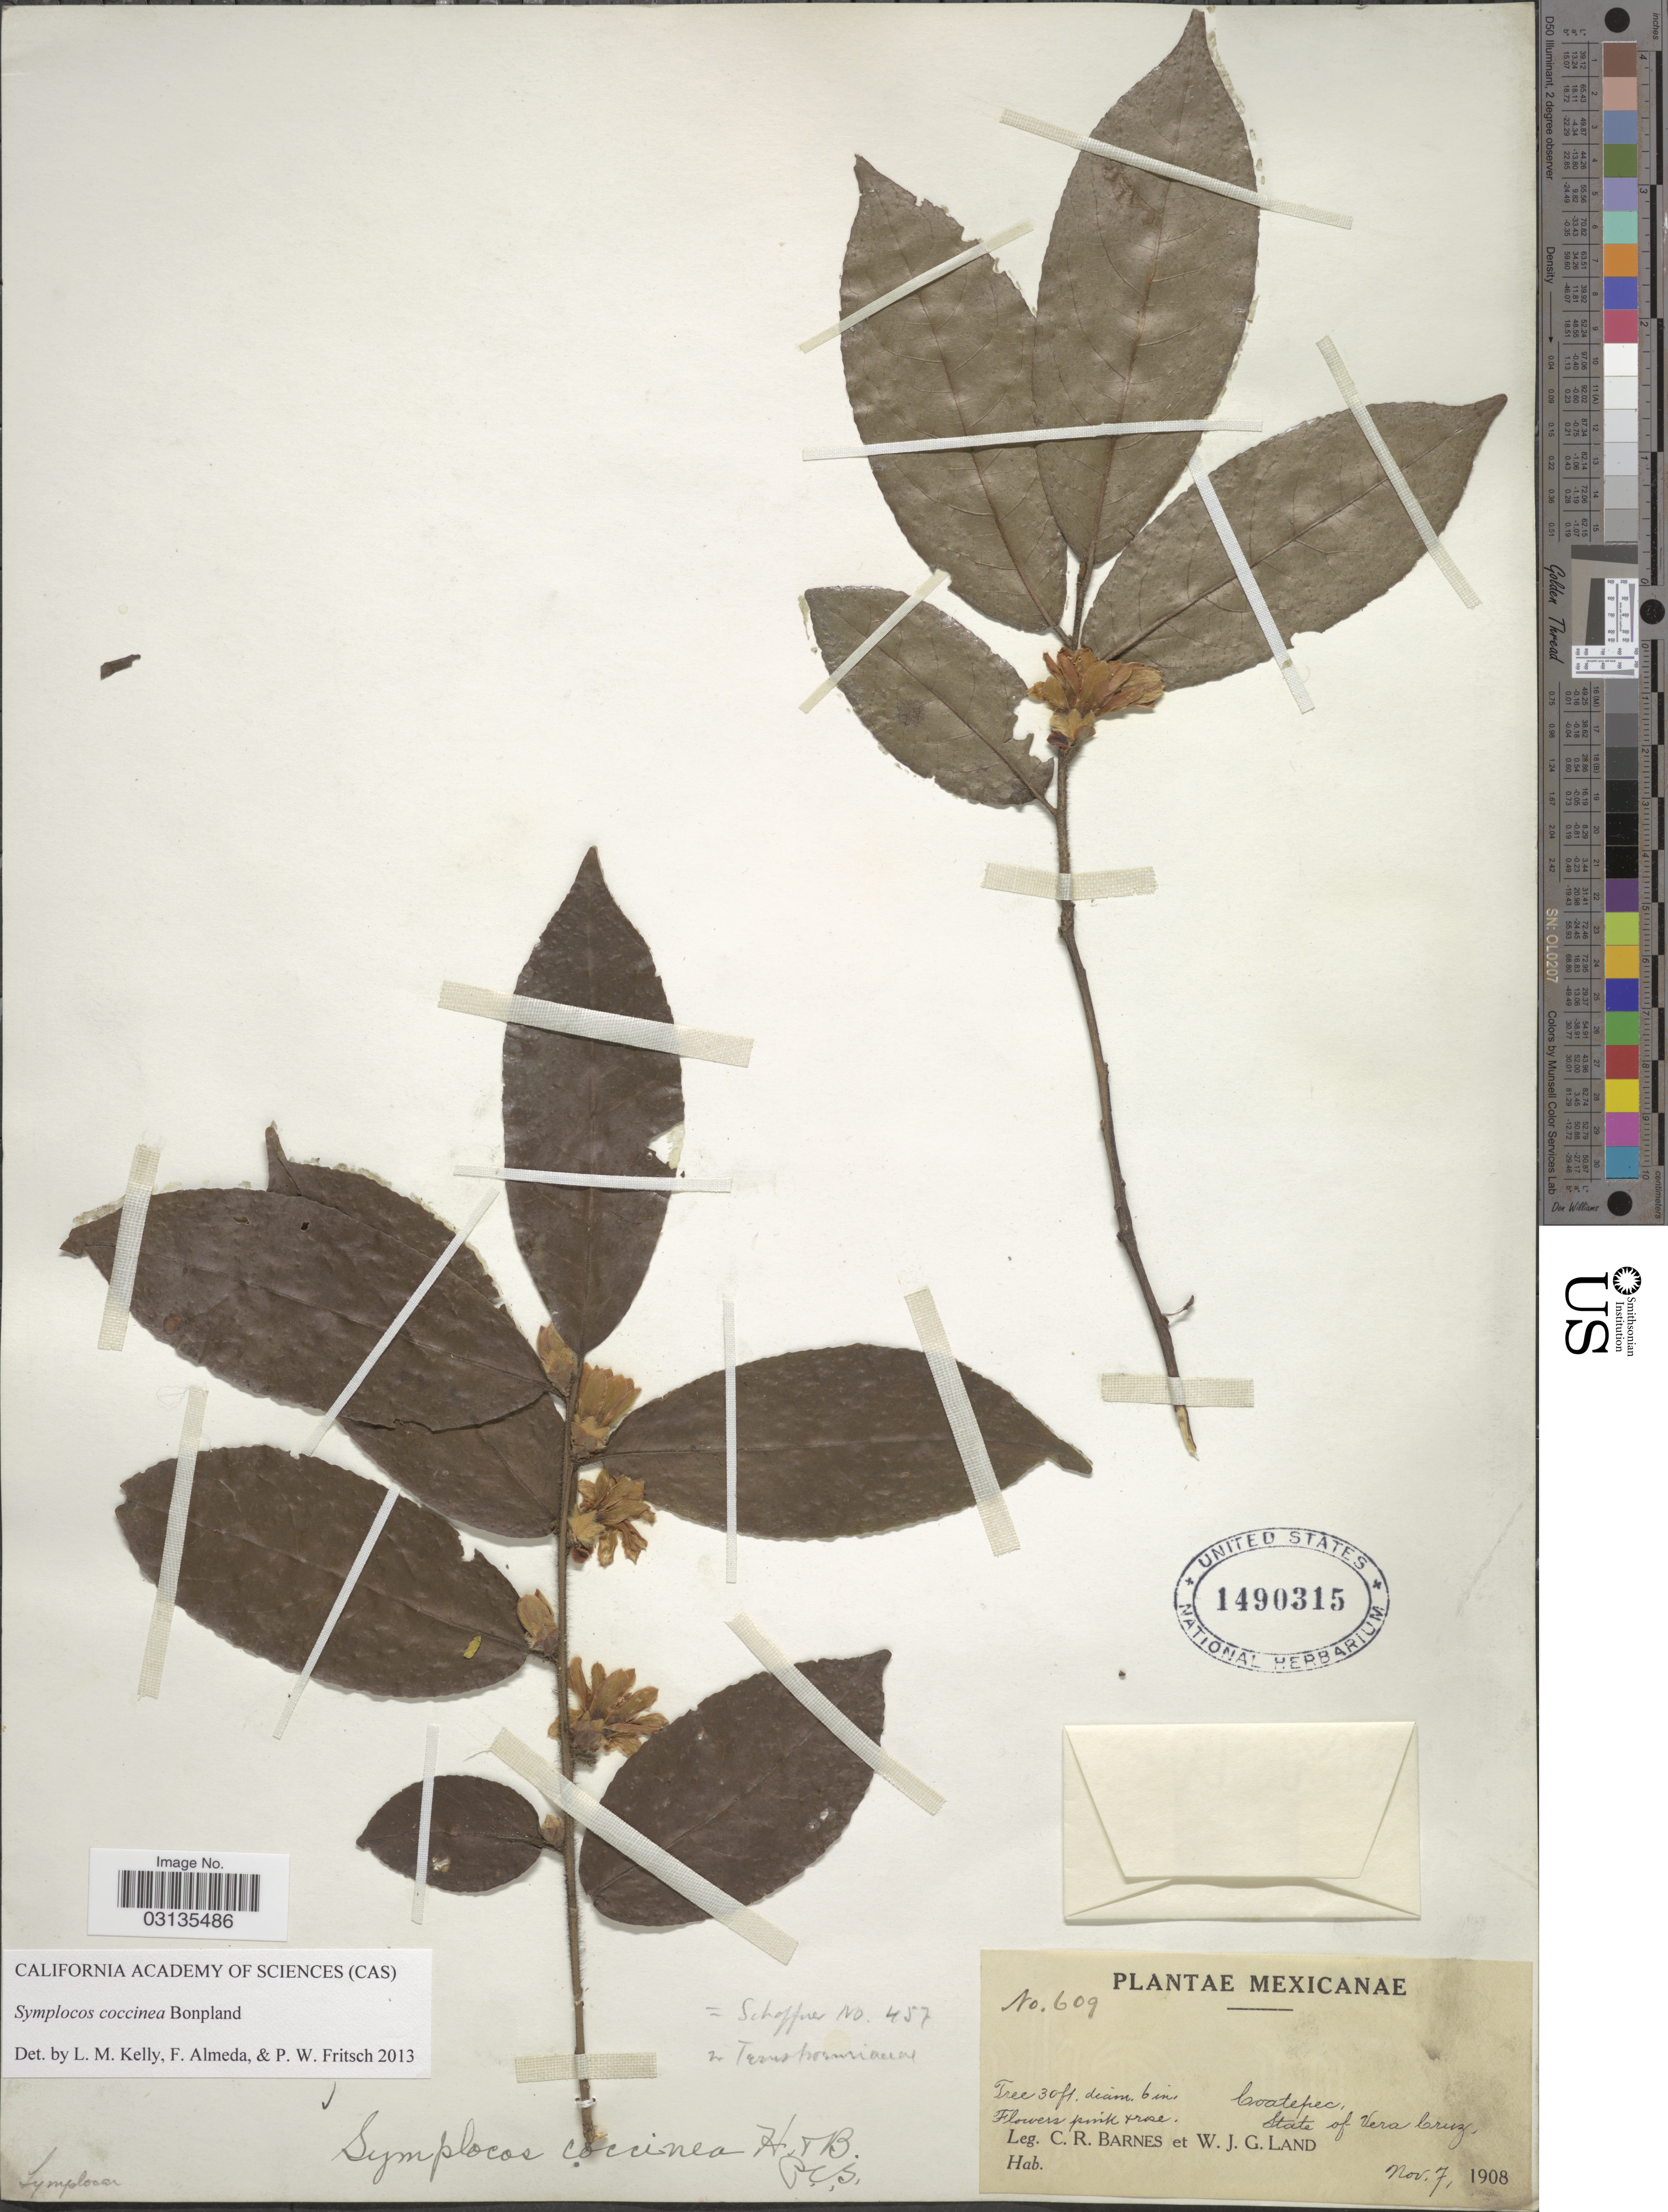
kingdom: Plantae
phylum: Tracheophyta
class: Magnoliopsida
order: Ericales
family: Symplocaceae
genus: Symplocos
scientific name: Symplocos coccinea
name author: Bonpl.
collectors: C. R. Barnes & W. J. G. Land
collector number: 609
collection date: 1908-11-07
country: Mexico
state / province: Veracruz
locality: Coatepec, State of Vera Cruz.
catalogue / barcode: US 1490315